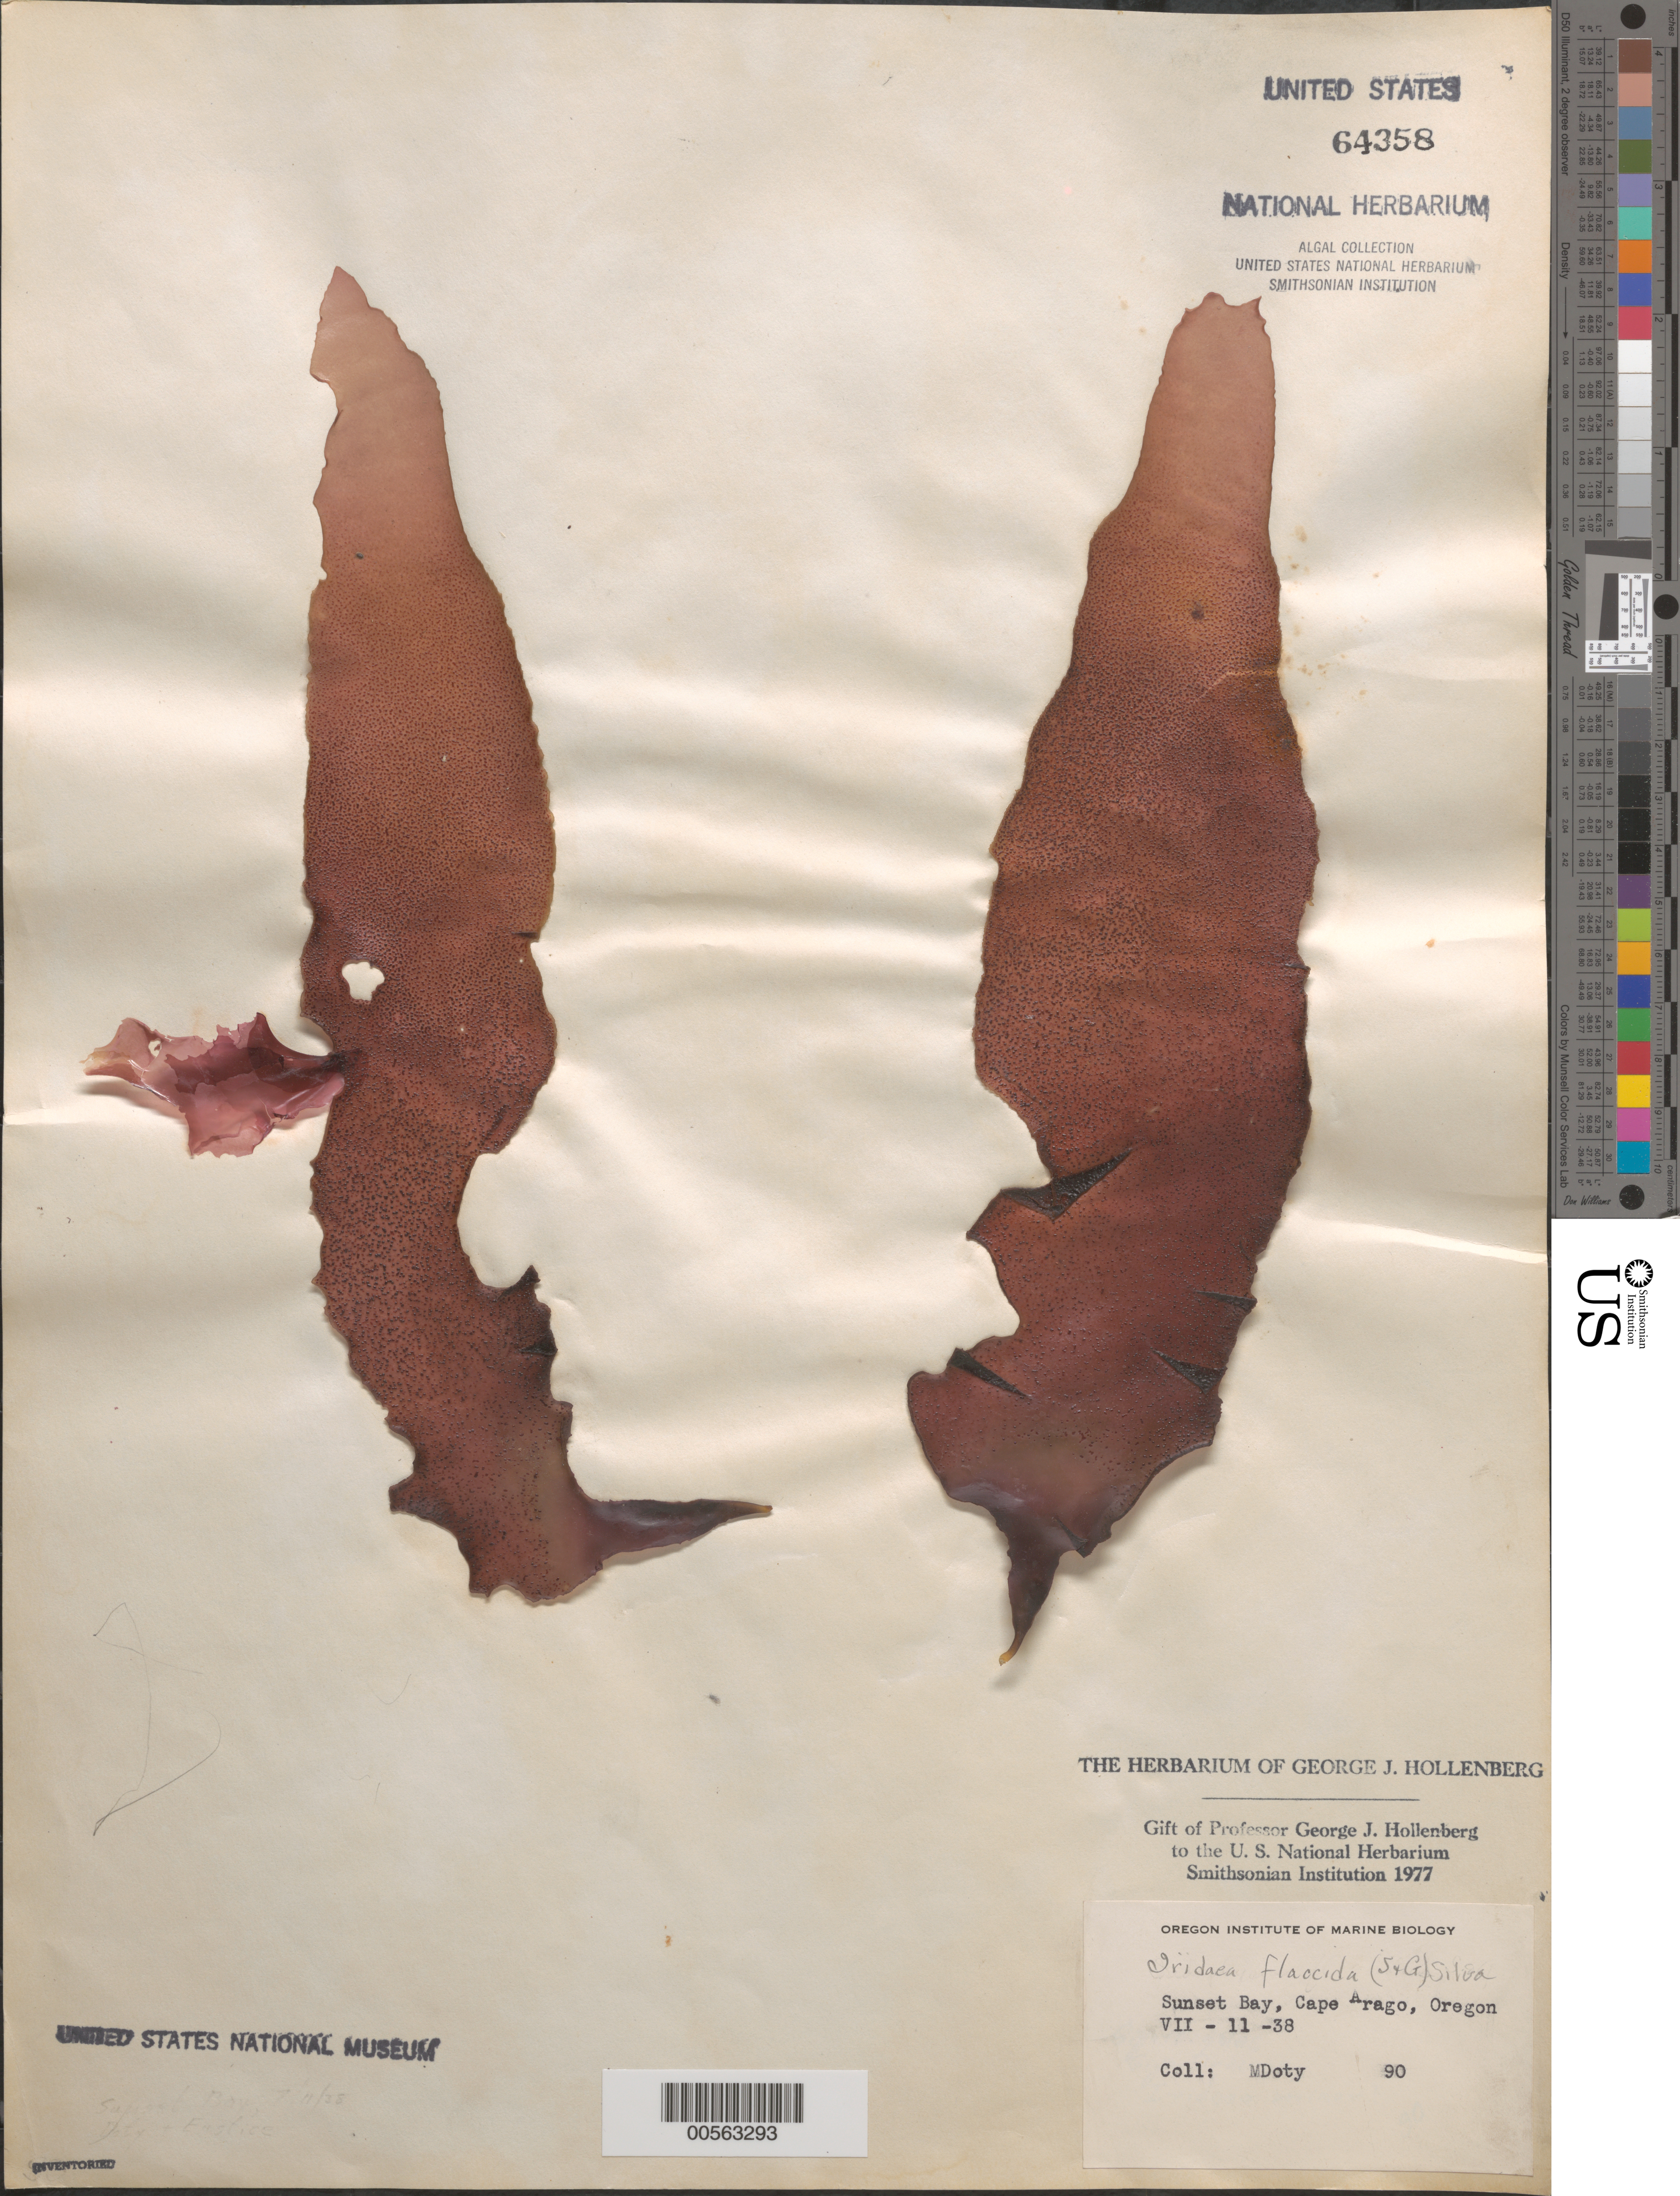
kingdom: Plantae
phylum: Rhodophyta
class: Florideophyceae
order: Gigartinales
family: Gigartinaceae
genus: Mazzaella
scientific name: Mazzaella flaccida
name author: (Setchell & N.L. Gardner) Fredericq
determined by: Algae name updating Project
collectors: M. S. Doty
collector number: MSD 90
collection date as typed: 11 Jul 1938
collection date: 1938-07-11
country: United States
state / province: Oregon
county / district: Coos County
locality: Sunset Bay, Cape Arago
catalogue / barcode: US 64358